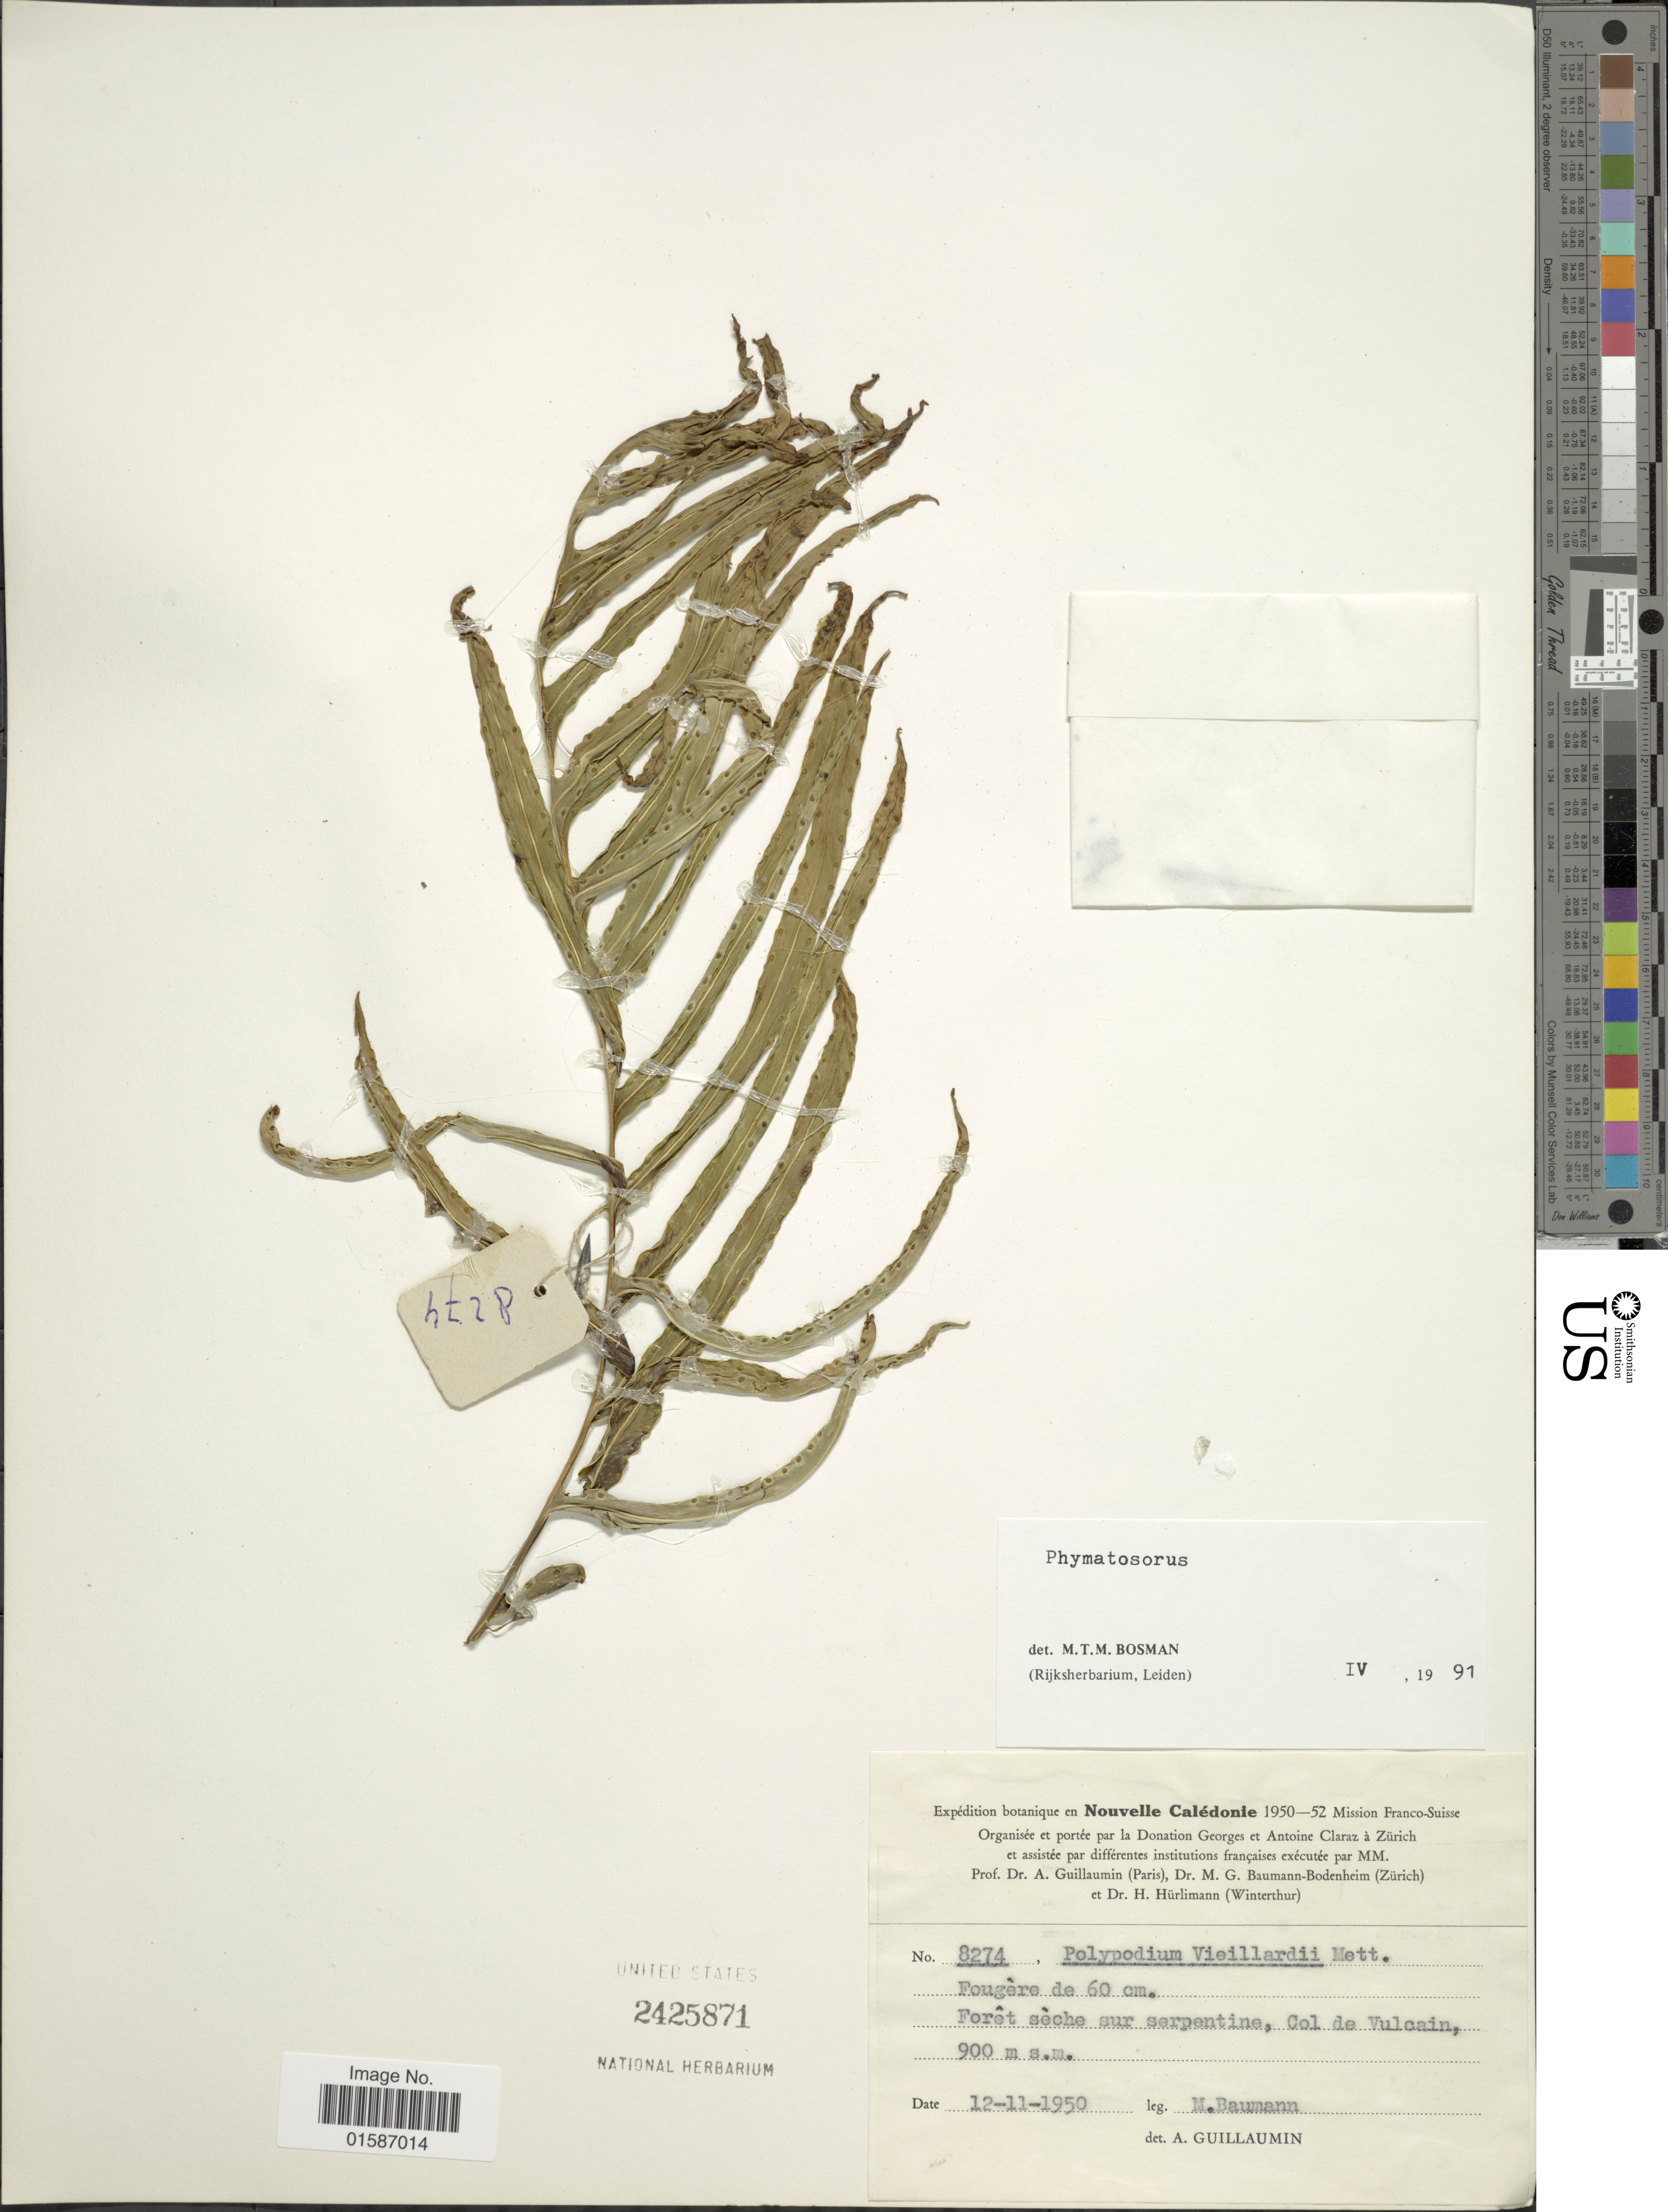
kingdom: Plantae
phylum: Tracheophyta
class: Polypodiopsida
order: Polypodiales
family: Polypodiaceae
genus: Microsorum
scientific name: Microsorum vieillardii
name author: (Mett.) Copel.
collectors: A. Baumann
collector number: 8274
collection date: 1950-11-12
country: New Caledonia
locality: Forêt sèche sur serpentine, Col de Vulcain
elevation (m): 900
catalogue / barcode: US 2425871